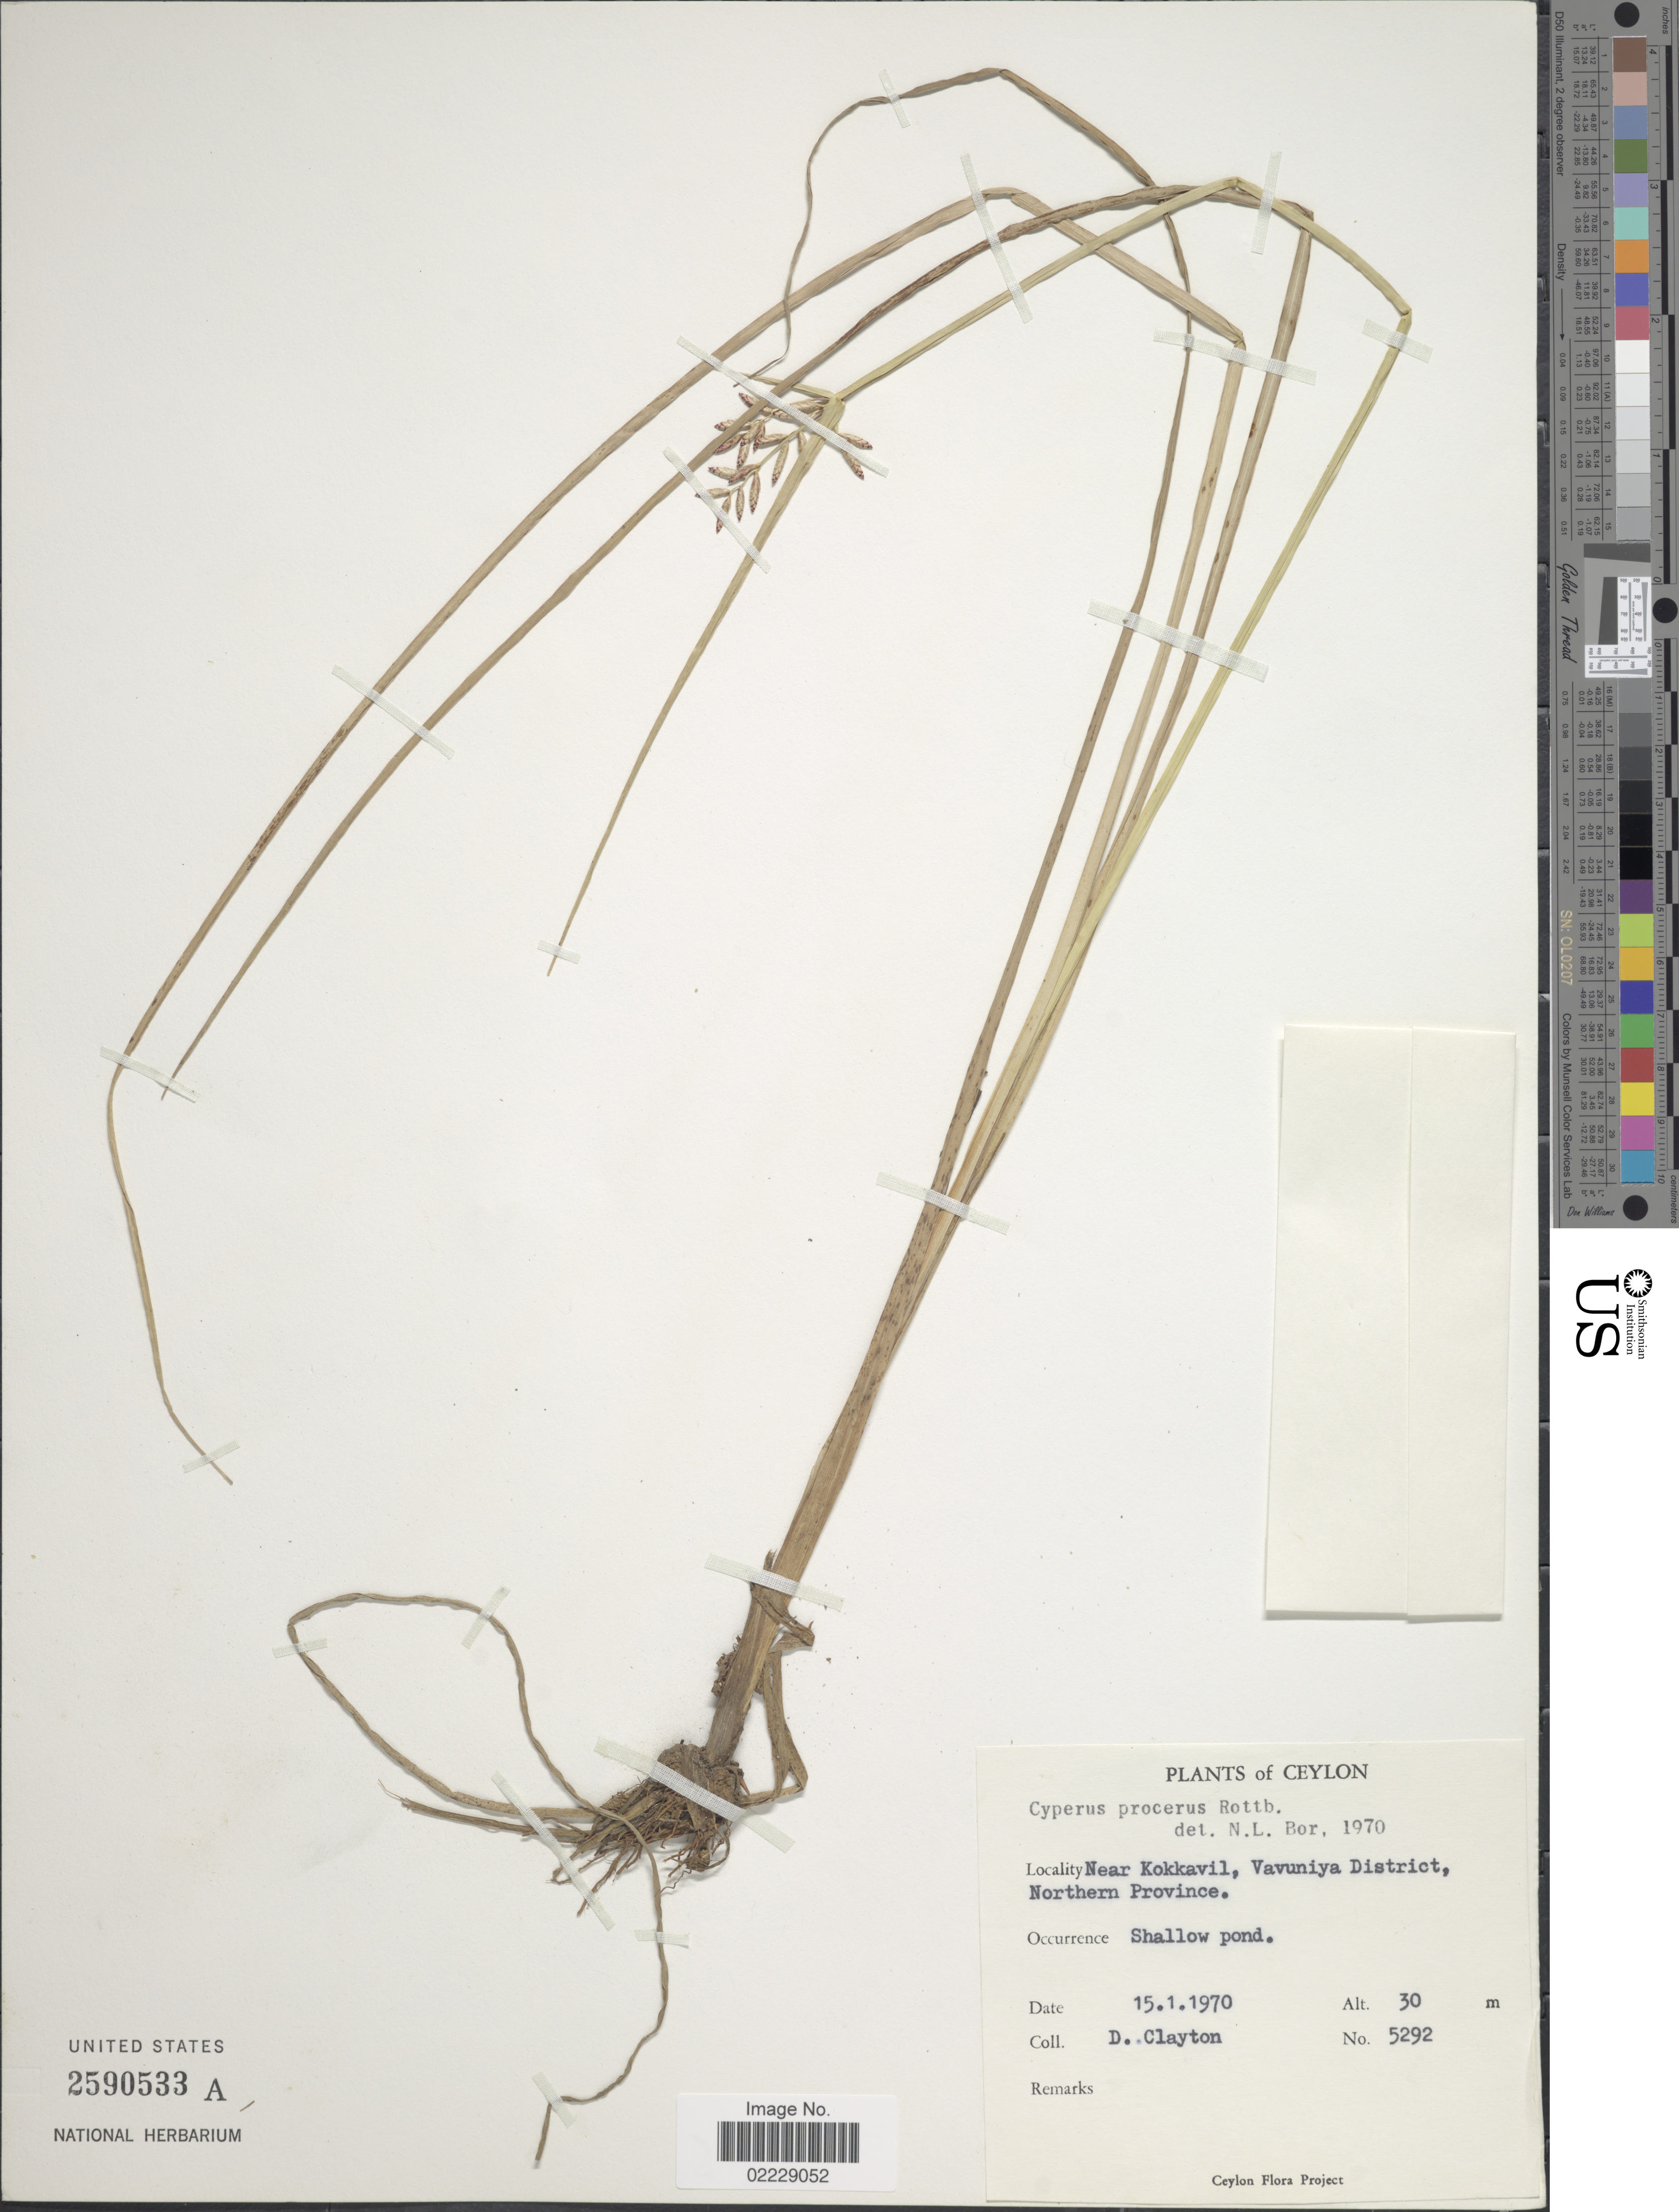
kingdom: Plantae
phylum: Tracheophyta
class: Liliopsida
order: Poales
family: Cyperaceae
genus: Cyperus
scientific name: Cyperus procerus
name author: Rottb.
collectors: D. Clayton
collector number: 5292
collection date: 1970-01-15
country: Sri Lanka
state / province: Northern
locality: Ceylon. Near Kokkavil, Vavuniya District, Northern Province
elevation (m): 30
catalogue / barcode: US 2590533A